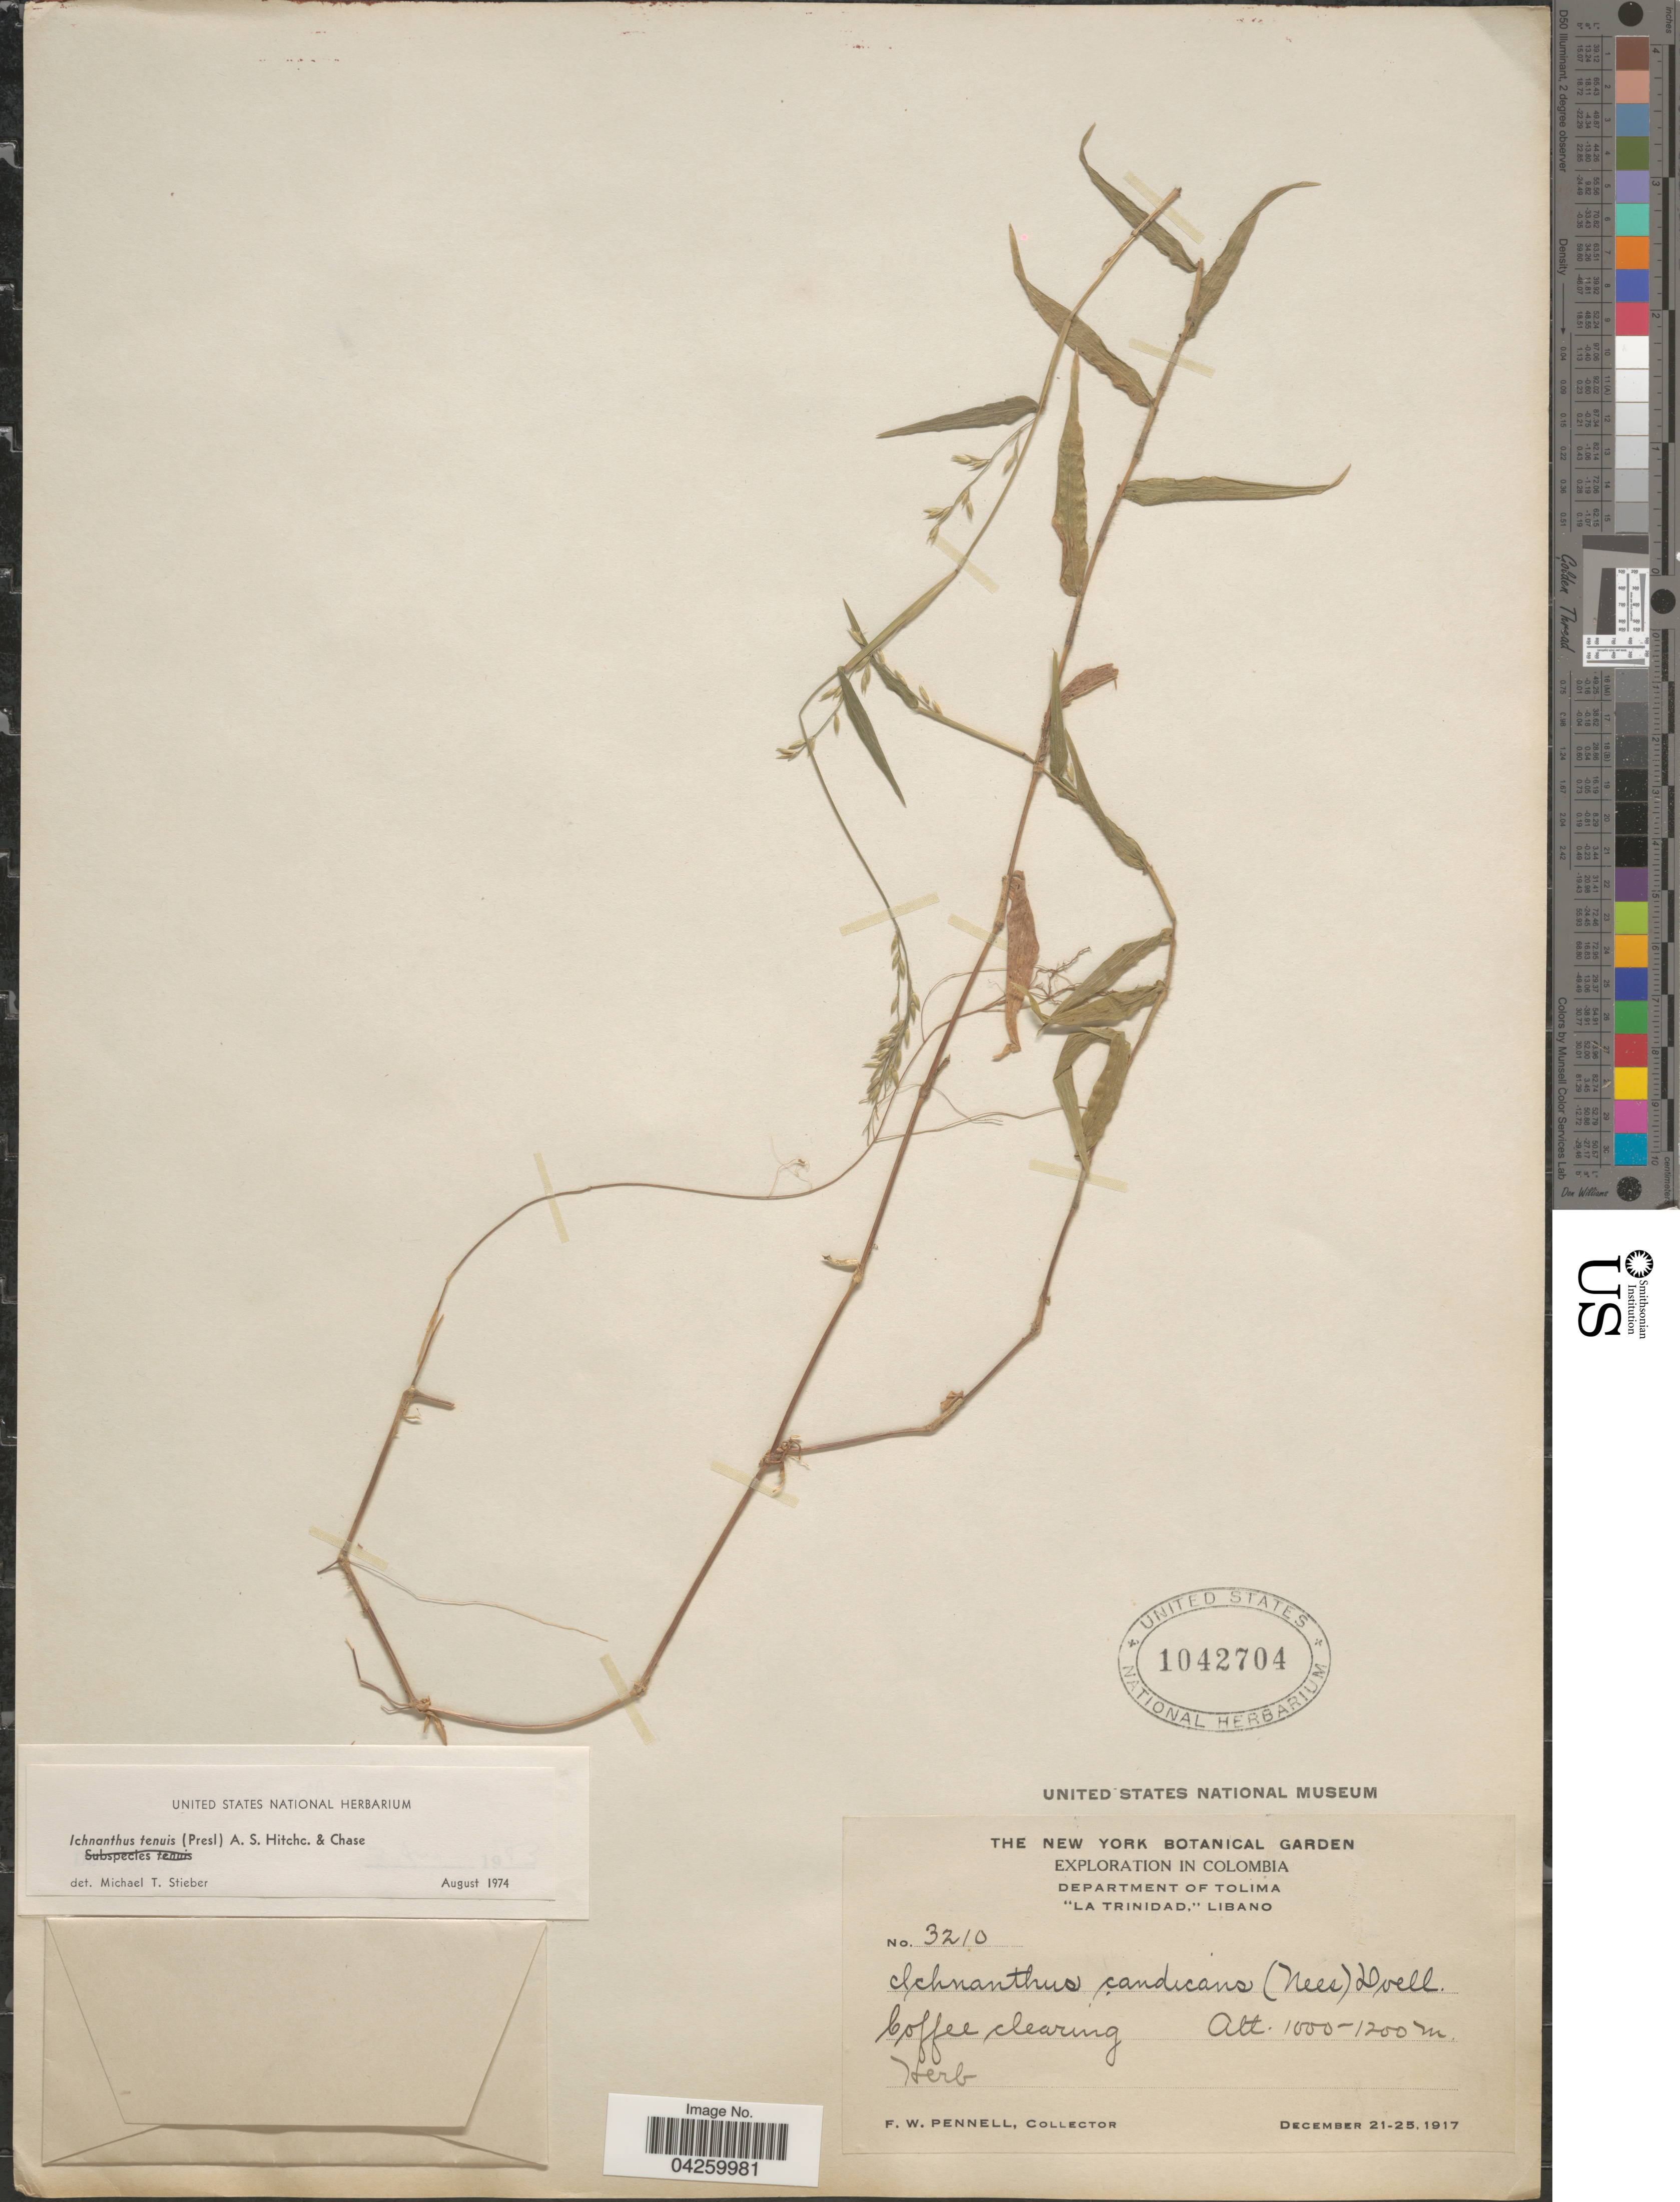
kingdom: Plantae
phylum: Tracheophyta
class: Liliopsida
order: Poales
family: Poaceae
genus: Ichnanthus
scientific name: Ichnanthus tenuis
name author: (J. Presl) Hitchc. & Chase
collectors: F. W. Pennell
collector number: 3210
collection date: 1917-12-21/1917-12-25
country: Colombia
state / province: Tolima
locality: Exploration in Colombia. Department of Tolima. "La Trinidad," Libano.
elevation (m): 1000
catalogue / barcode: US 1042704